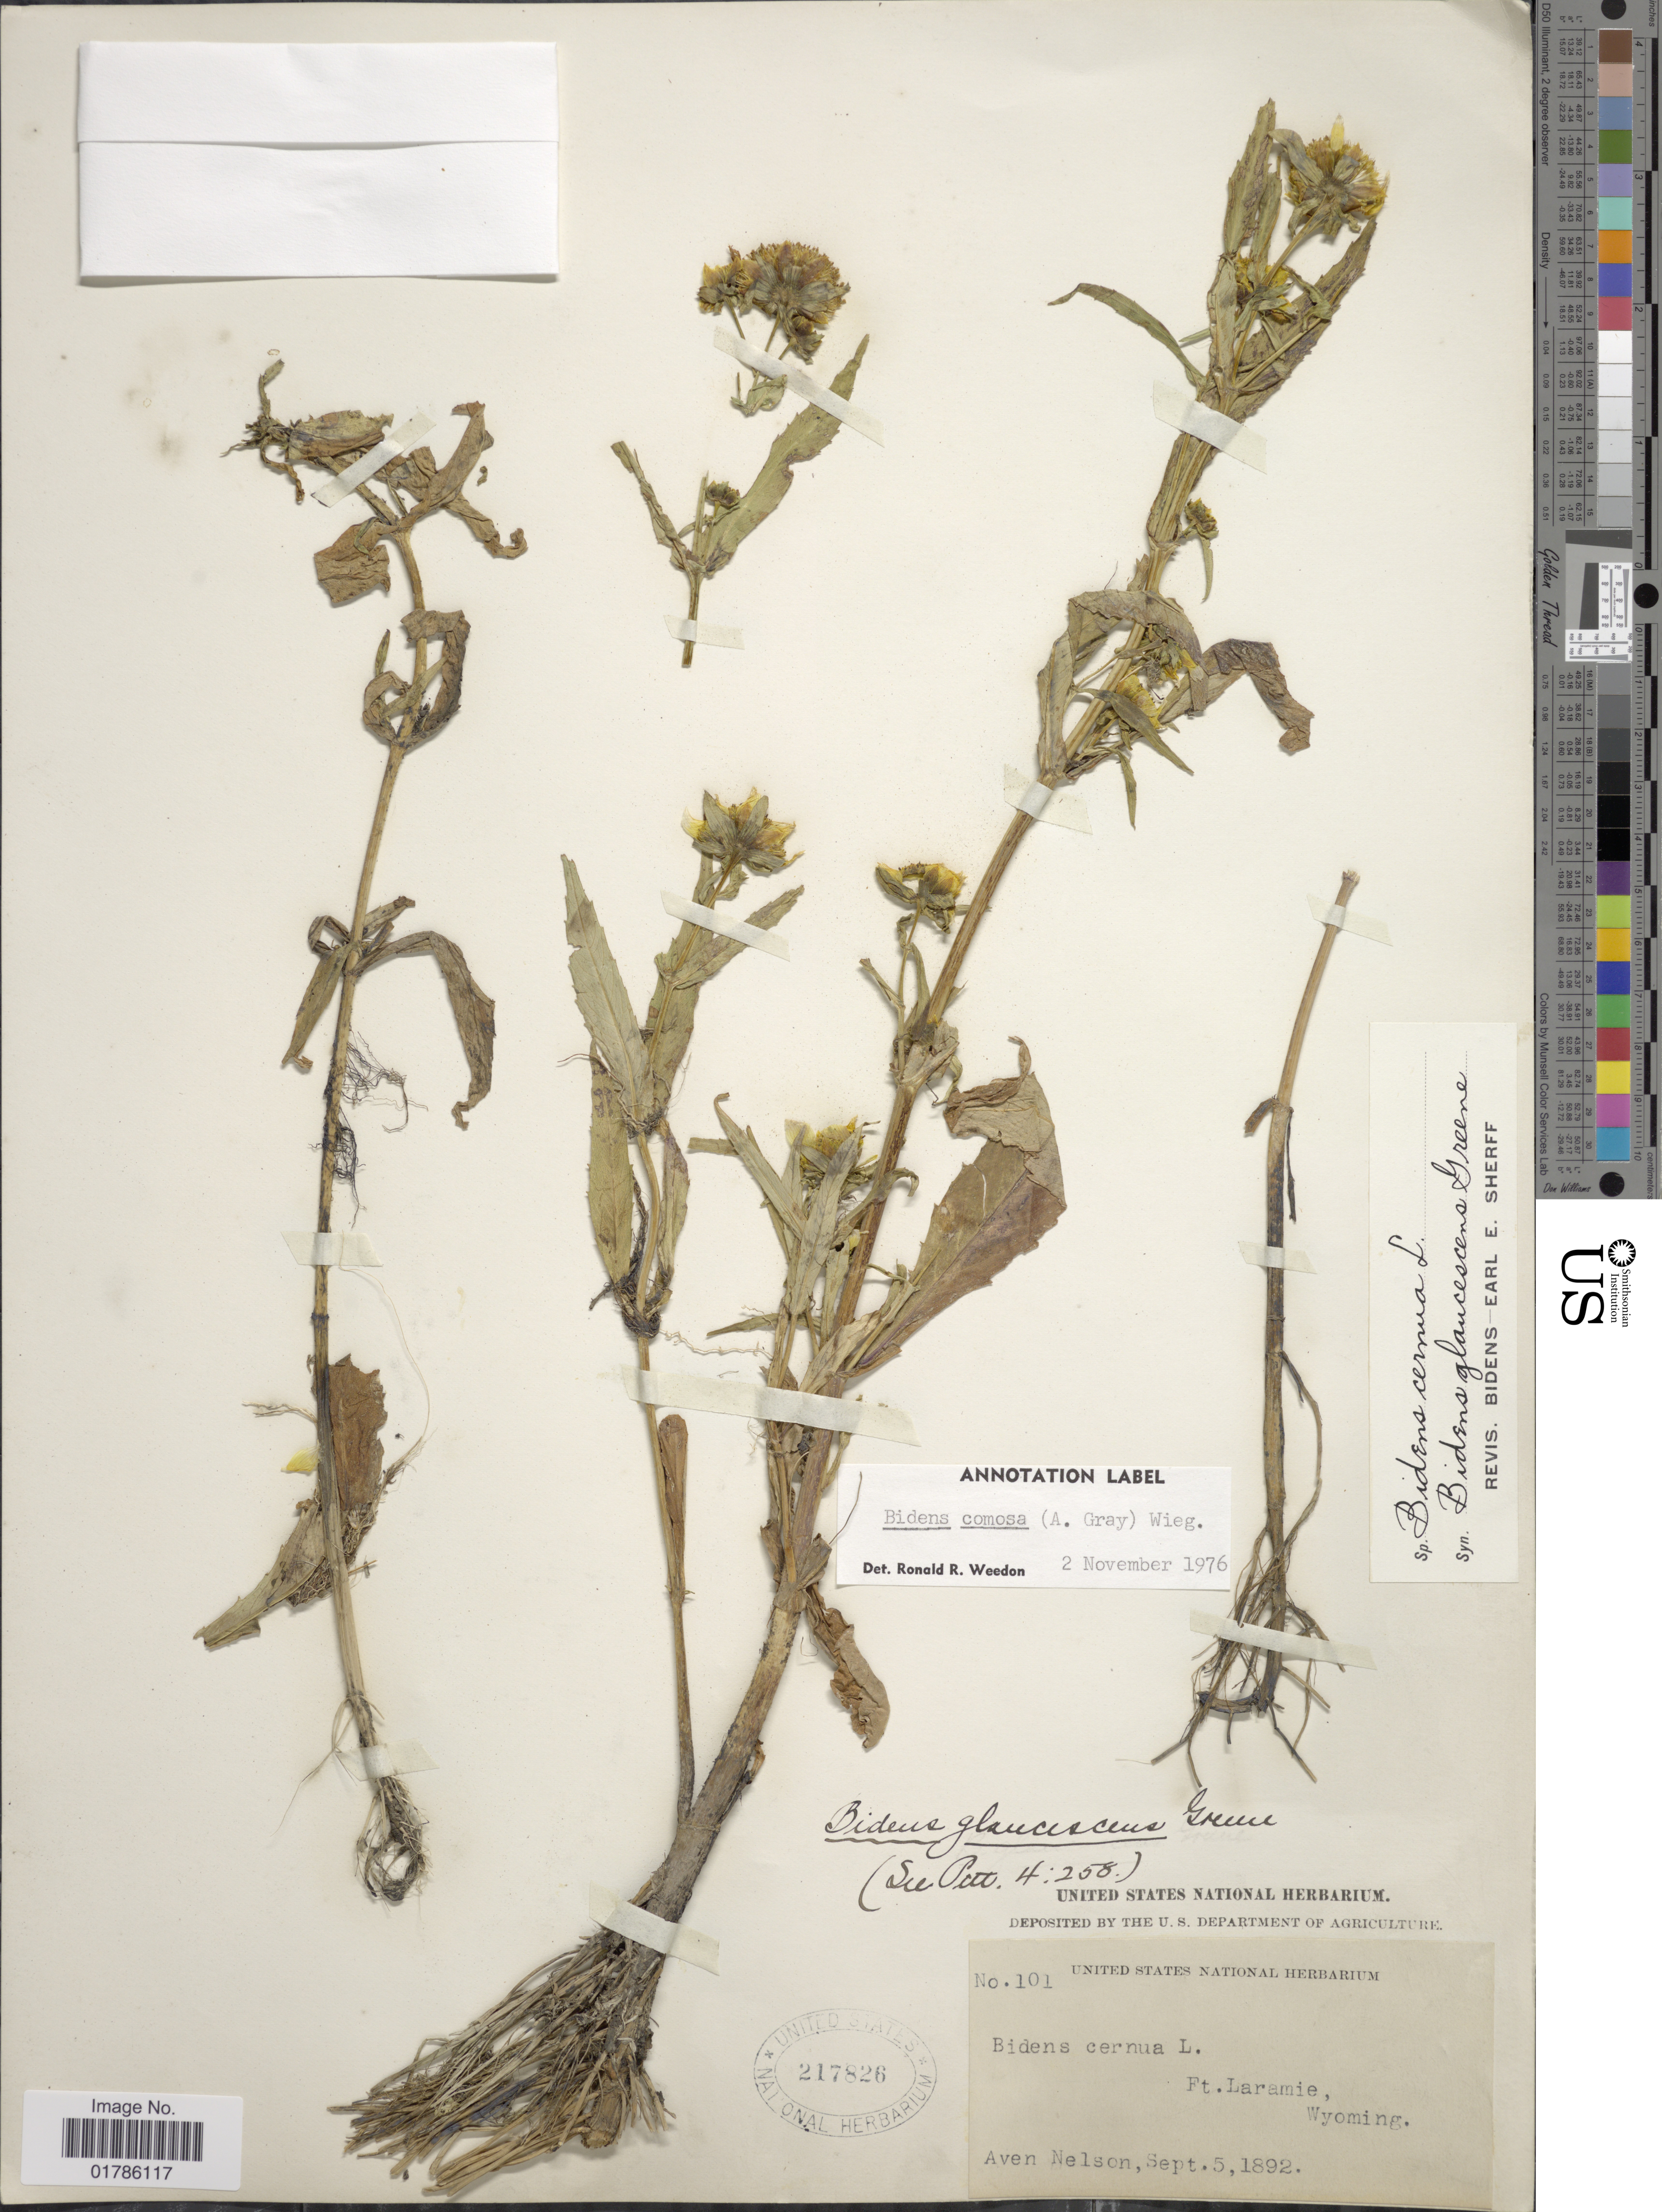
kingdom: Plantae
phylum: Tracheophyta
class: Magnoliopsida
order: Asterales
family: Asteraceae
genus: Bidens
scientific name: Bidens comosa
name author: (A. Gray) Wiegand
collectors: A. Nelson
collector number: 101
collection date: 1892-09-05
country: United States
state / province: Wyoming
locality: Ft. Laramie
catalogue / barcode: US 217826